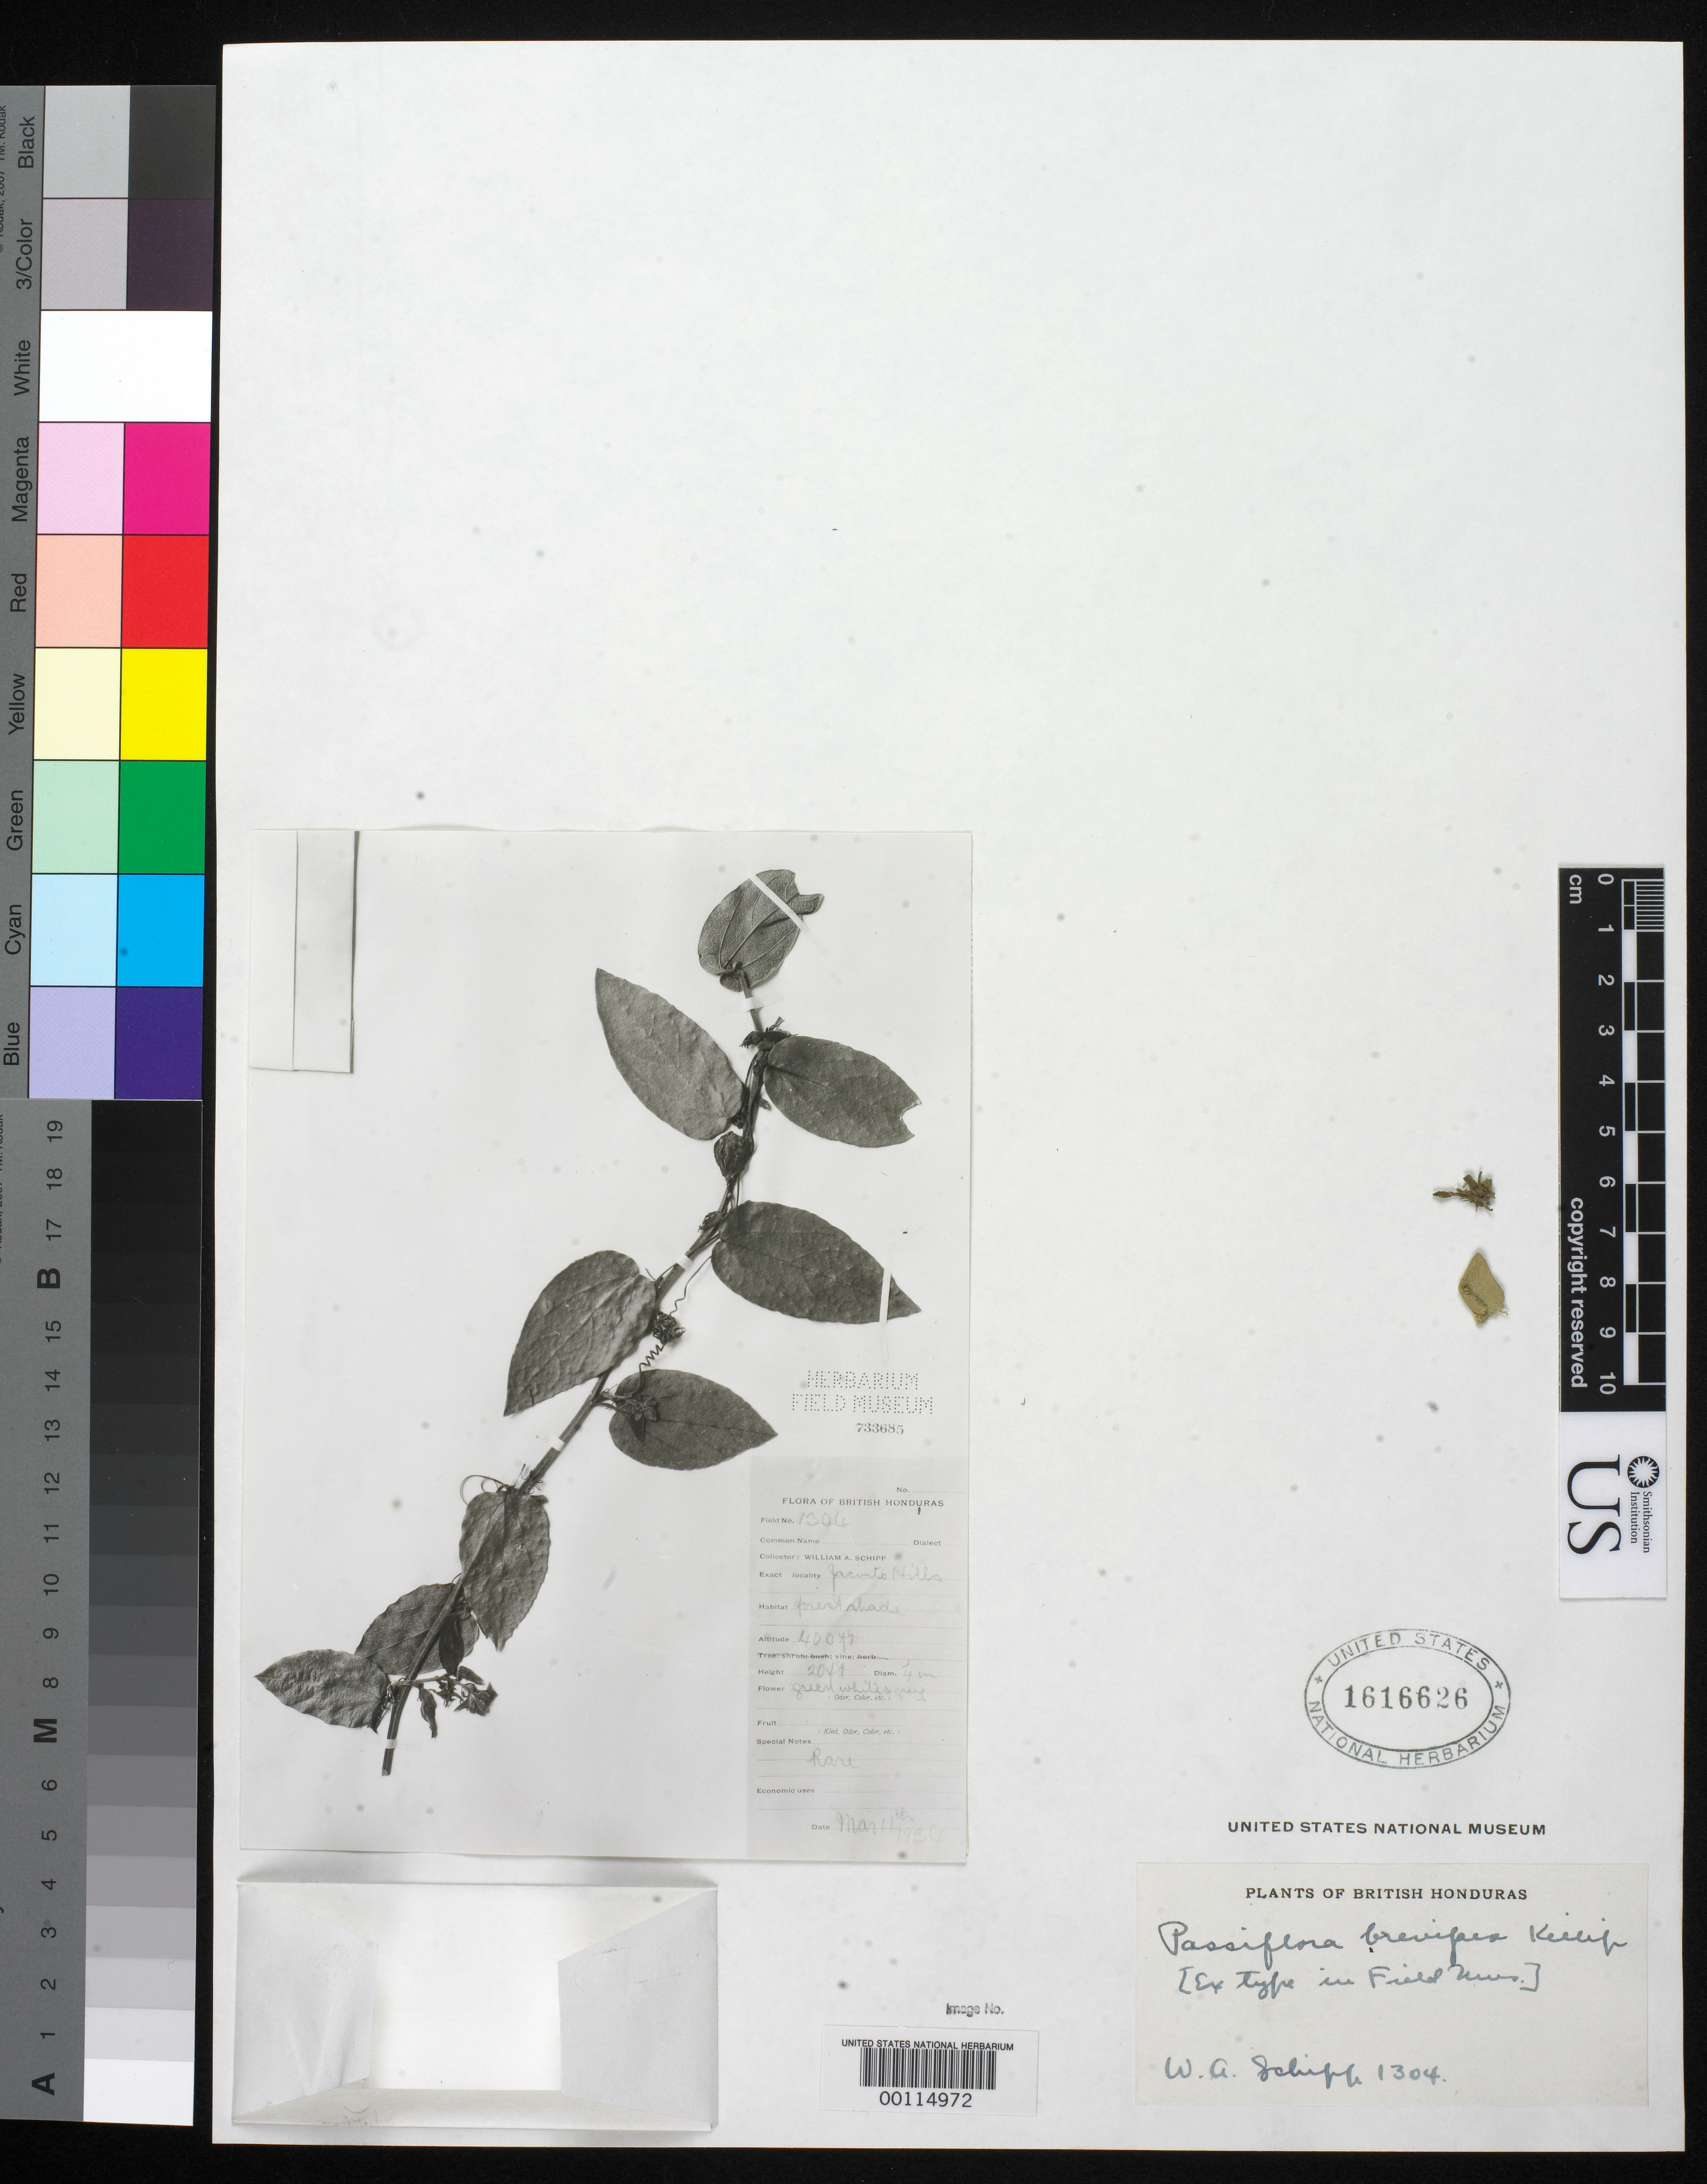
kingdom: Plantae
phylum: Tracheophyta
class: Magnoliopsida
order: Malpighiales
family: Passifloraceae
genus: Passiflora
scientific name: Passiflora brevipes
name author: Killip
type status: Isotype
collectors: W. Schipp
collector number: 1304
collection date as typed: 11 Mar 1934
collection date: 1934-03-11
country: Belize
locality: Jacinto Hills.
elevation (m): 120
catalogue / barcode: US 1616626